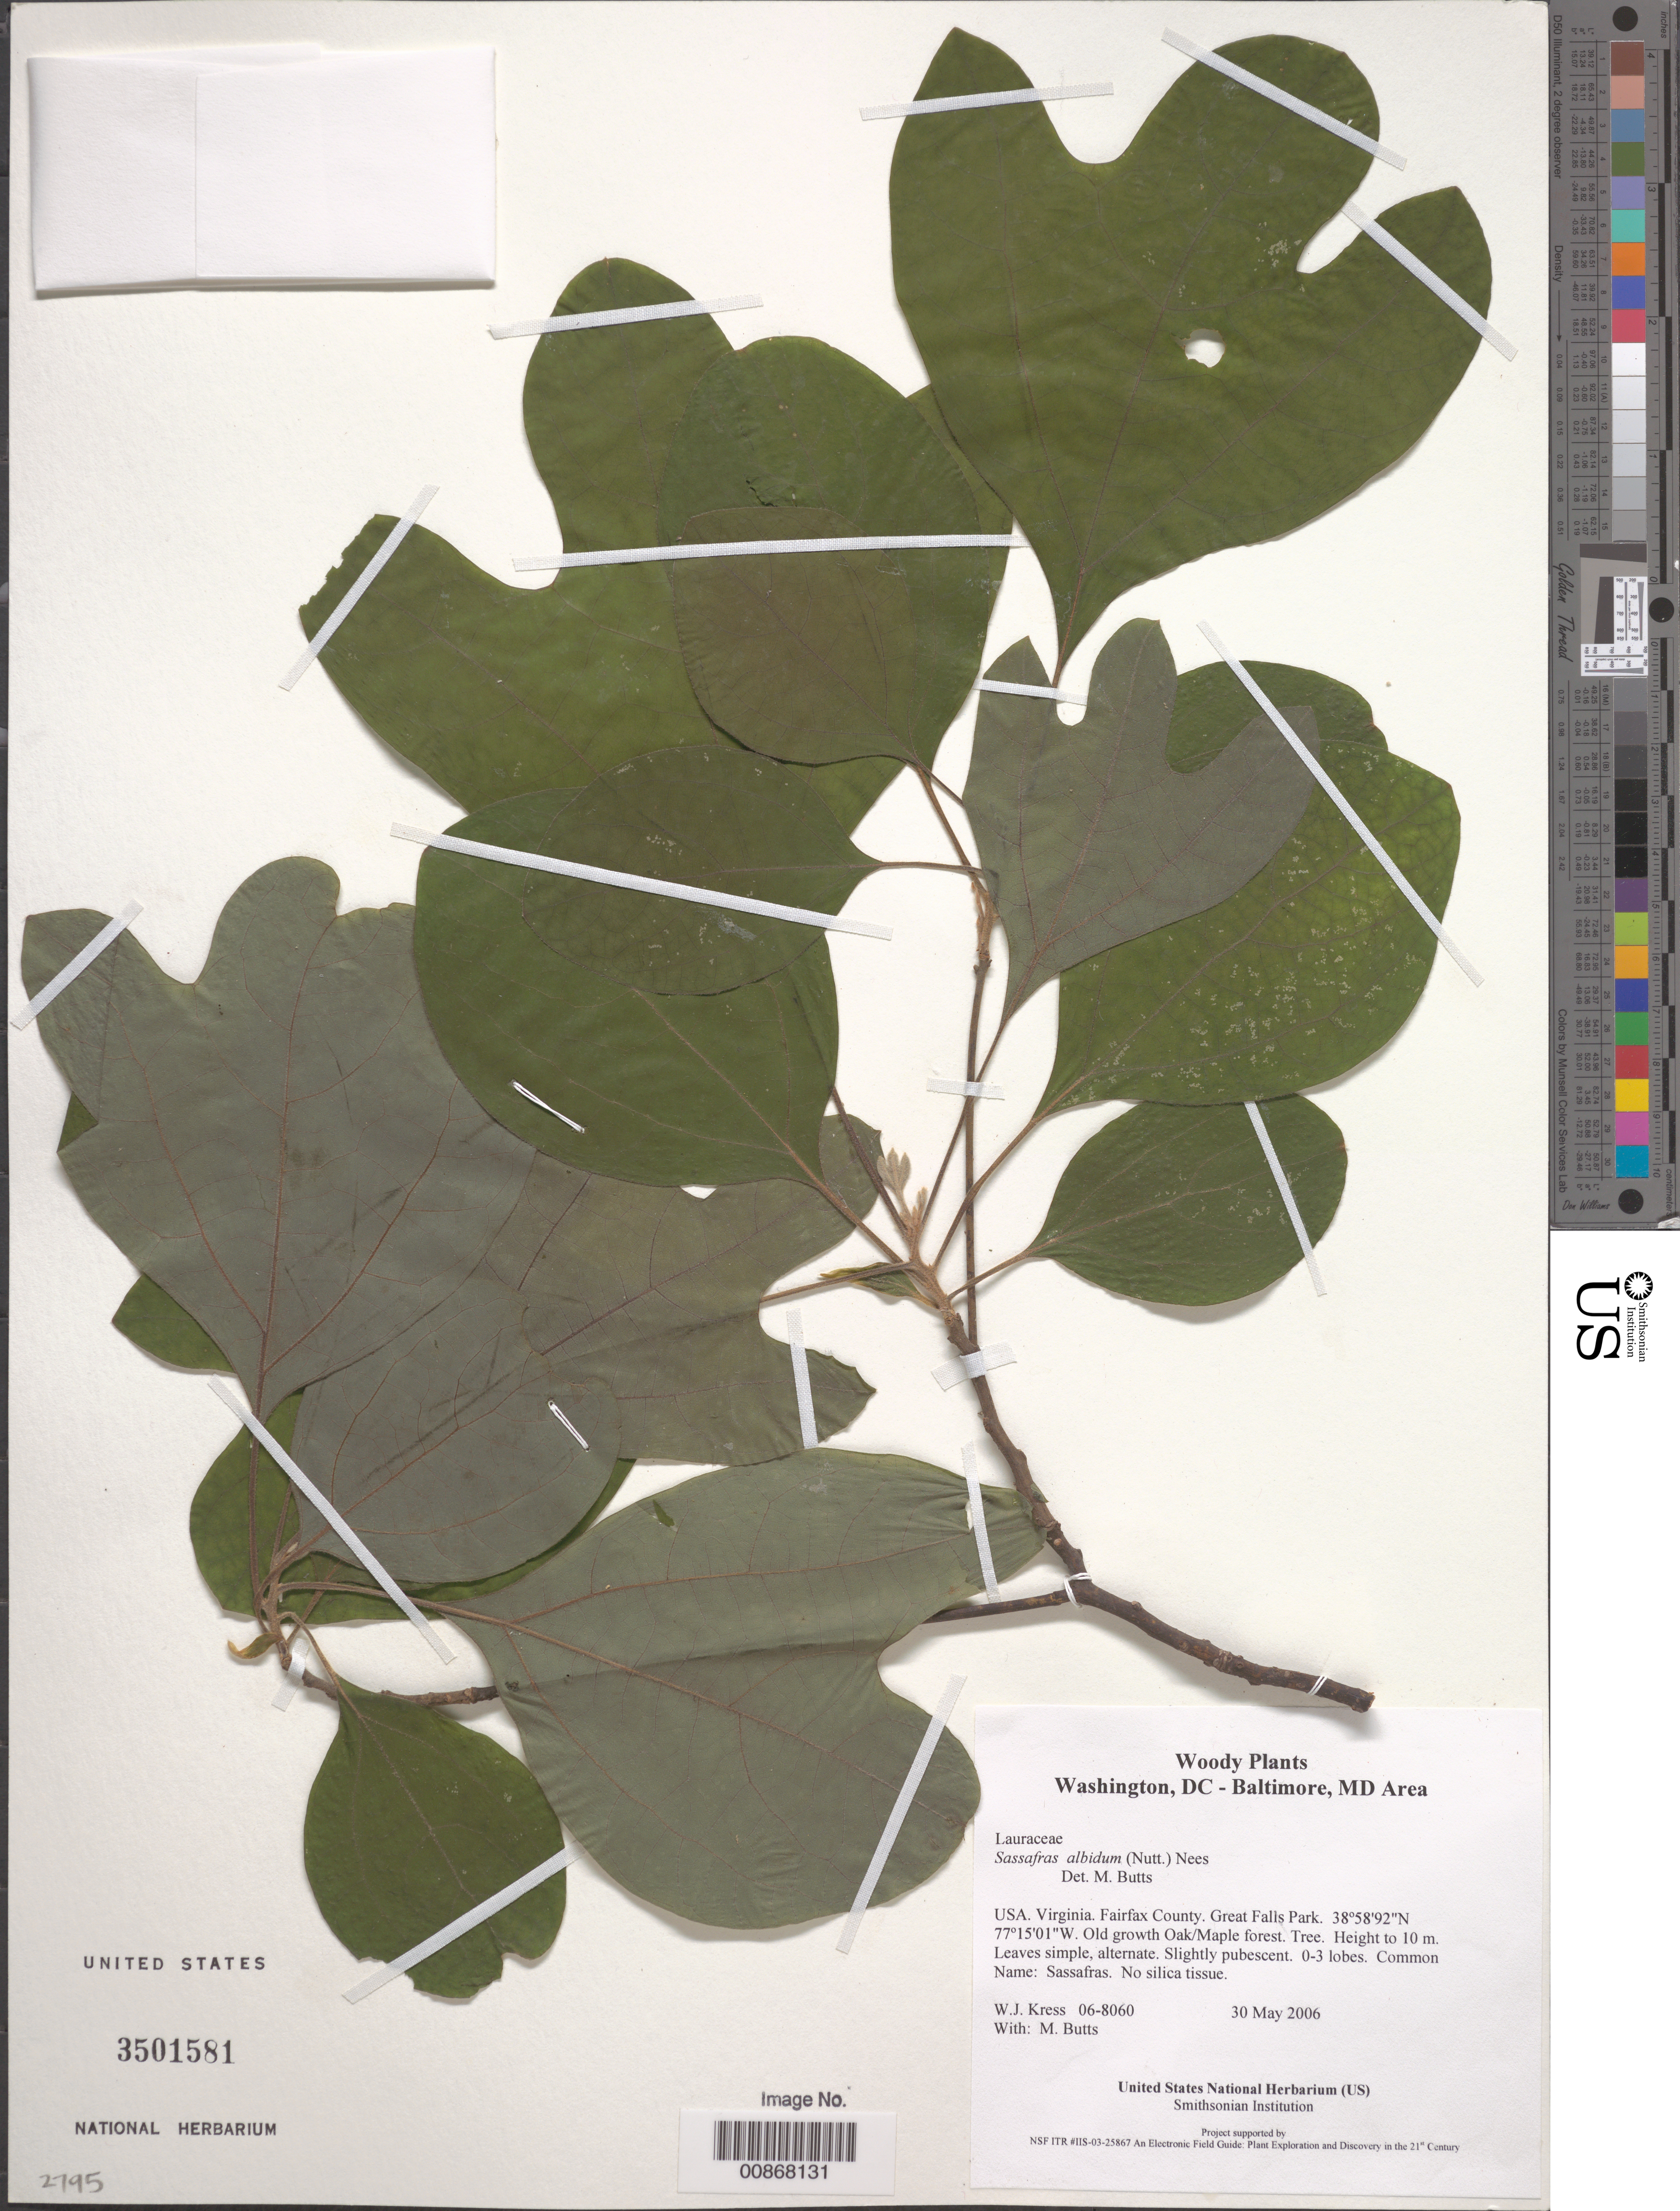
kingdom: Plantae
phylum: Tracheophyta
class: Magnoliopsida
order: Laurales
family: Lauraceae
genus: Sassafras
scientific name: Sassafras albidum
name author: (Nutt.) Nees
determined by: Butts, M. B.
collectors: W. J. Kress & M. B. Butts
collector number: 06-8060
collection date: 2006-05-30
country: United States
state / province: Virginia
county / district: Fairfax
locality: Great Falls Park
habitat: Old growth Oak/Maple forest.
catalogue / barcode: US 3501581